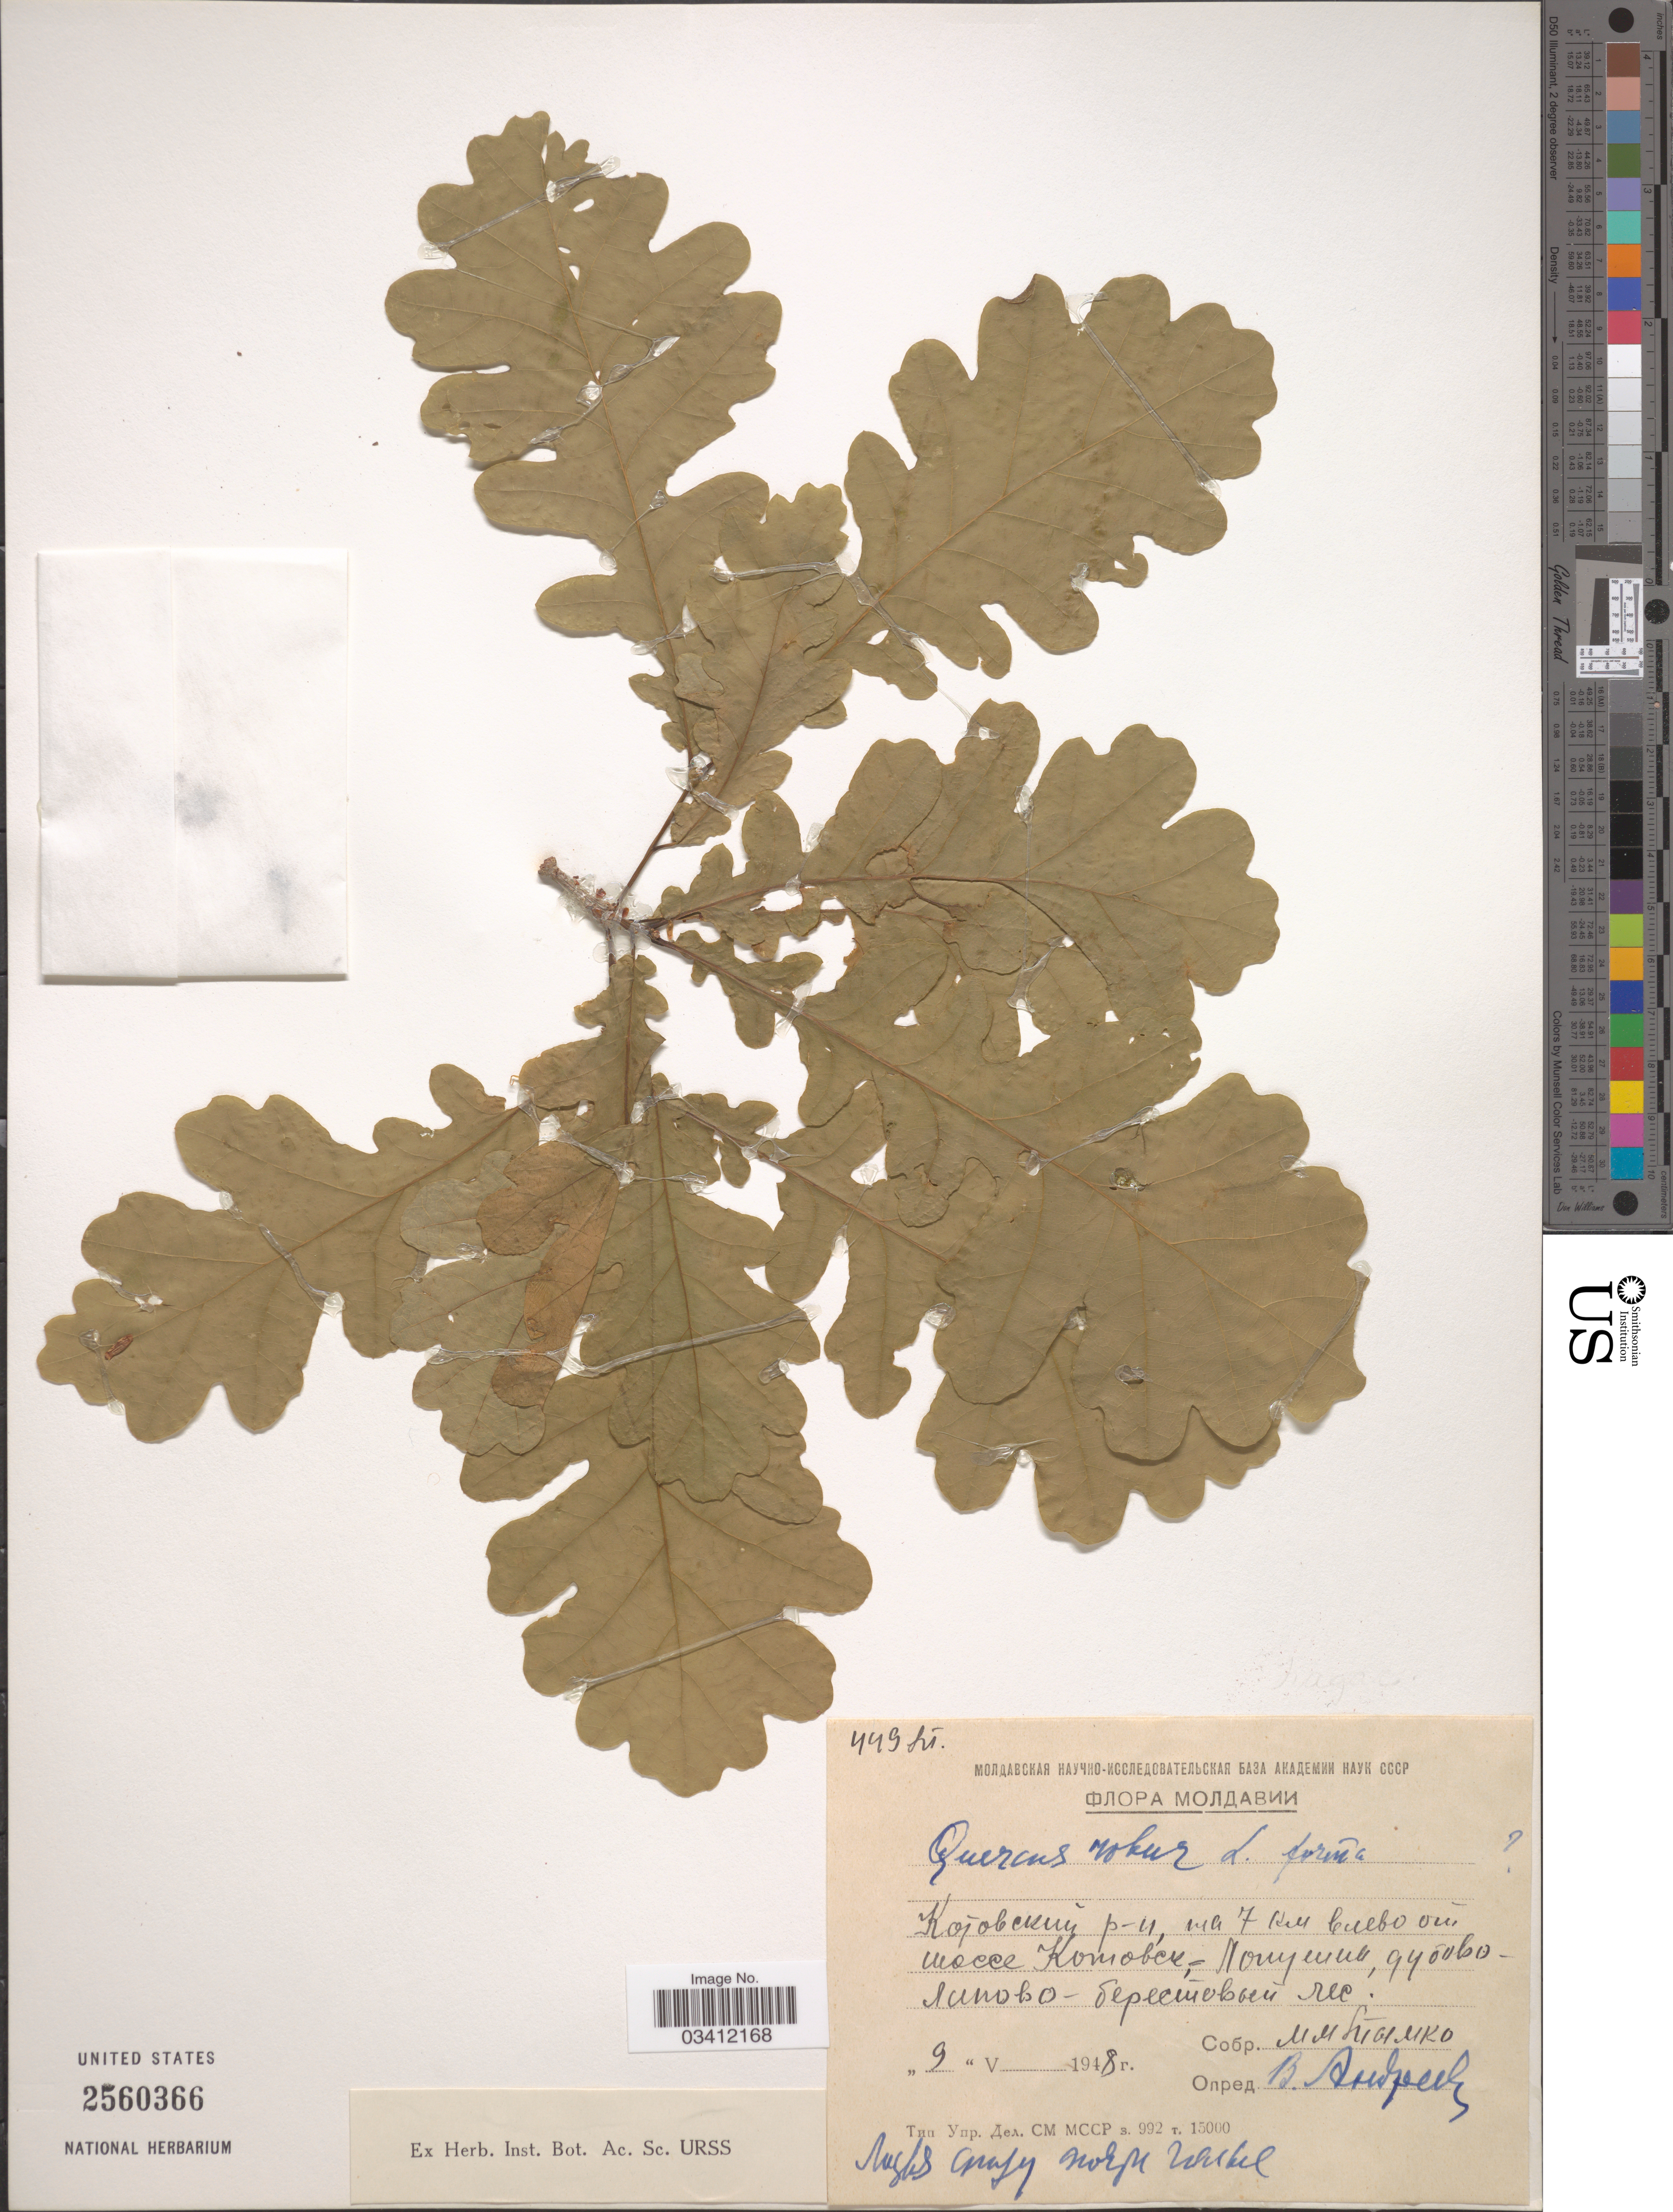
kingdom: Plantae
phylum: Tracheophyta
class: Magnoliopsida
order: Fagales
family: Fagaceae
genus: Quercus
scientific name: Quercus robur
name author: L.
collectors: M. Tymko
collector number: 449bis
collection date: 1948-05-09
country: Moldova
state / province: Hincesti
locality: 7 km left from Road Hincesti- Lapusna.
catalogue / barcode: US 2560366